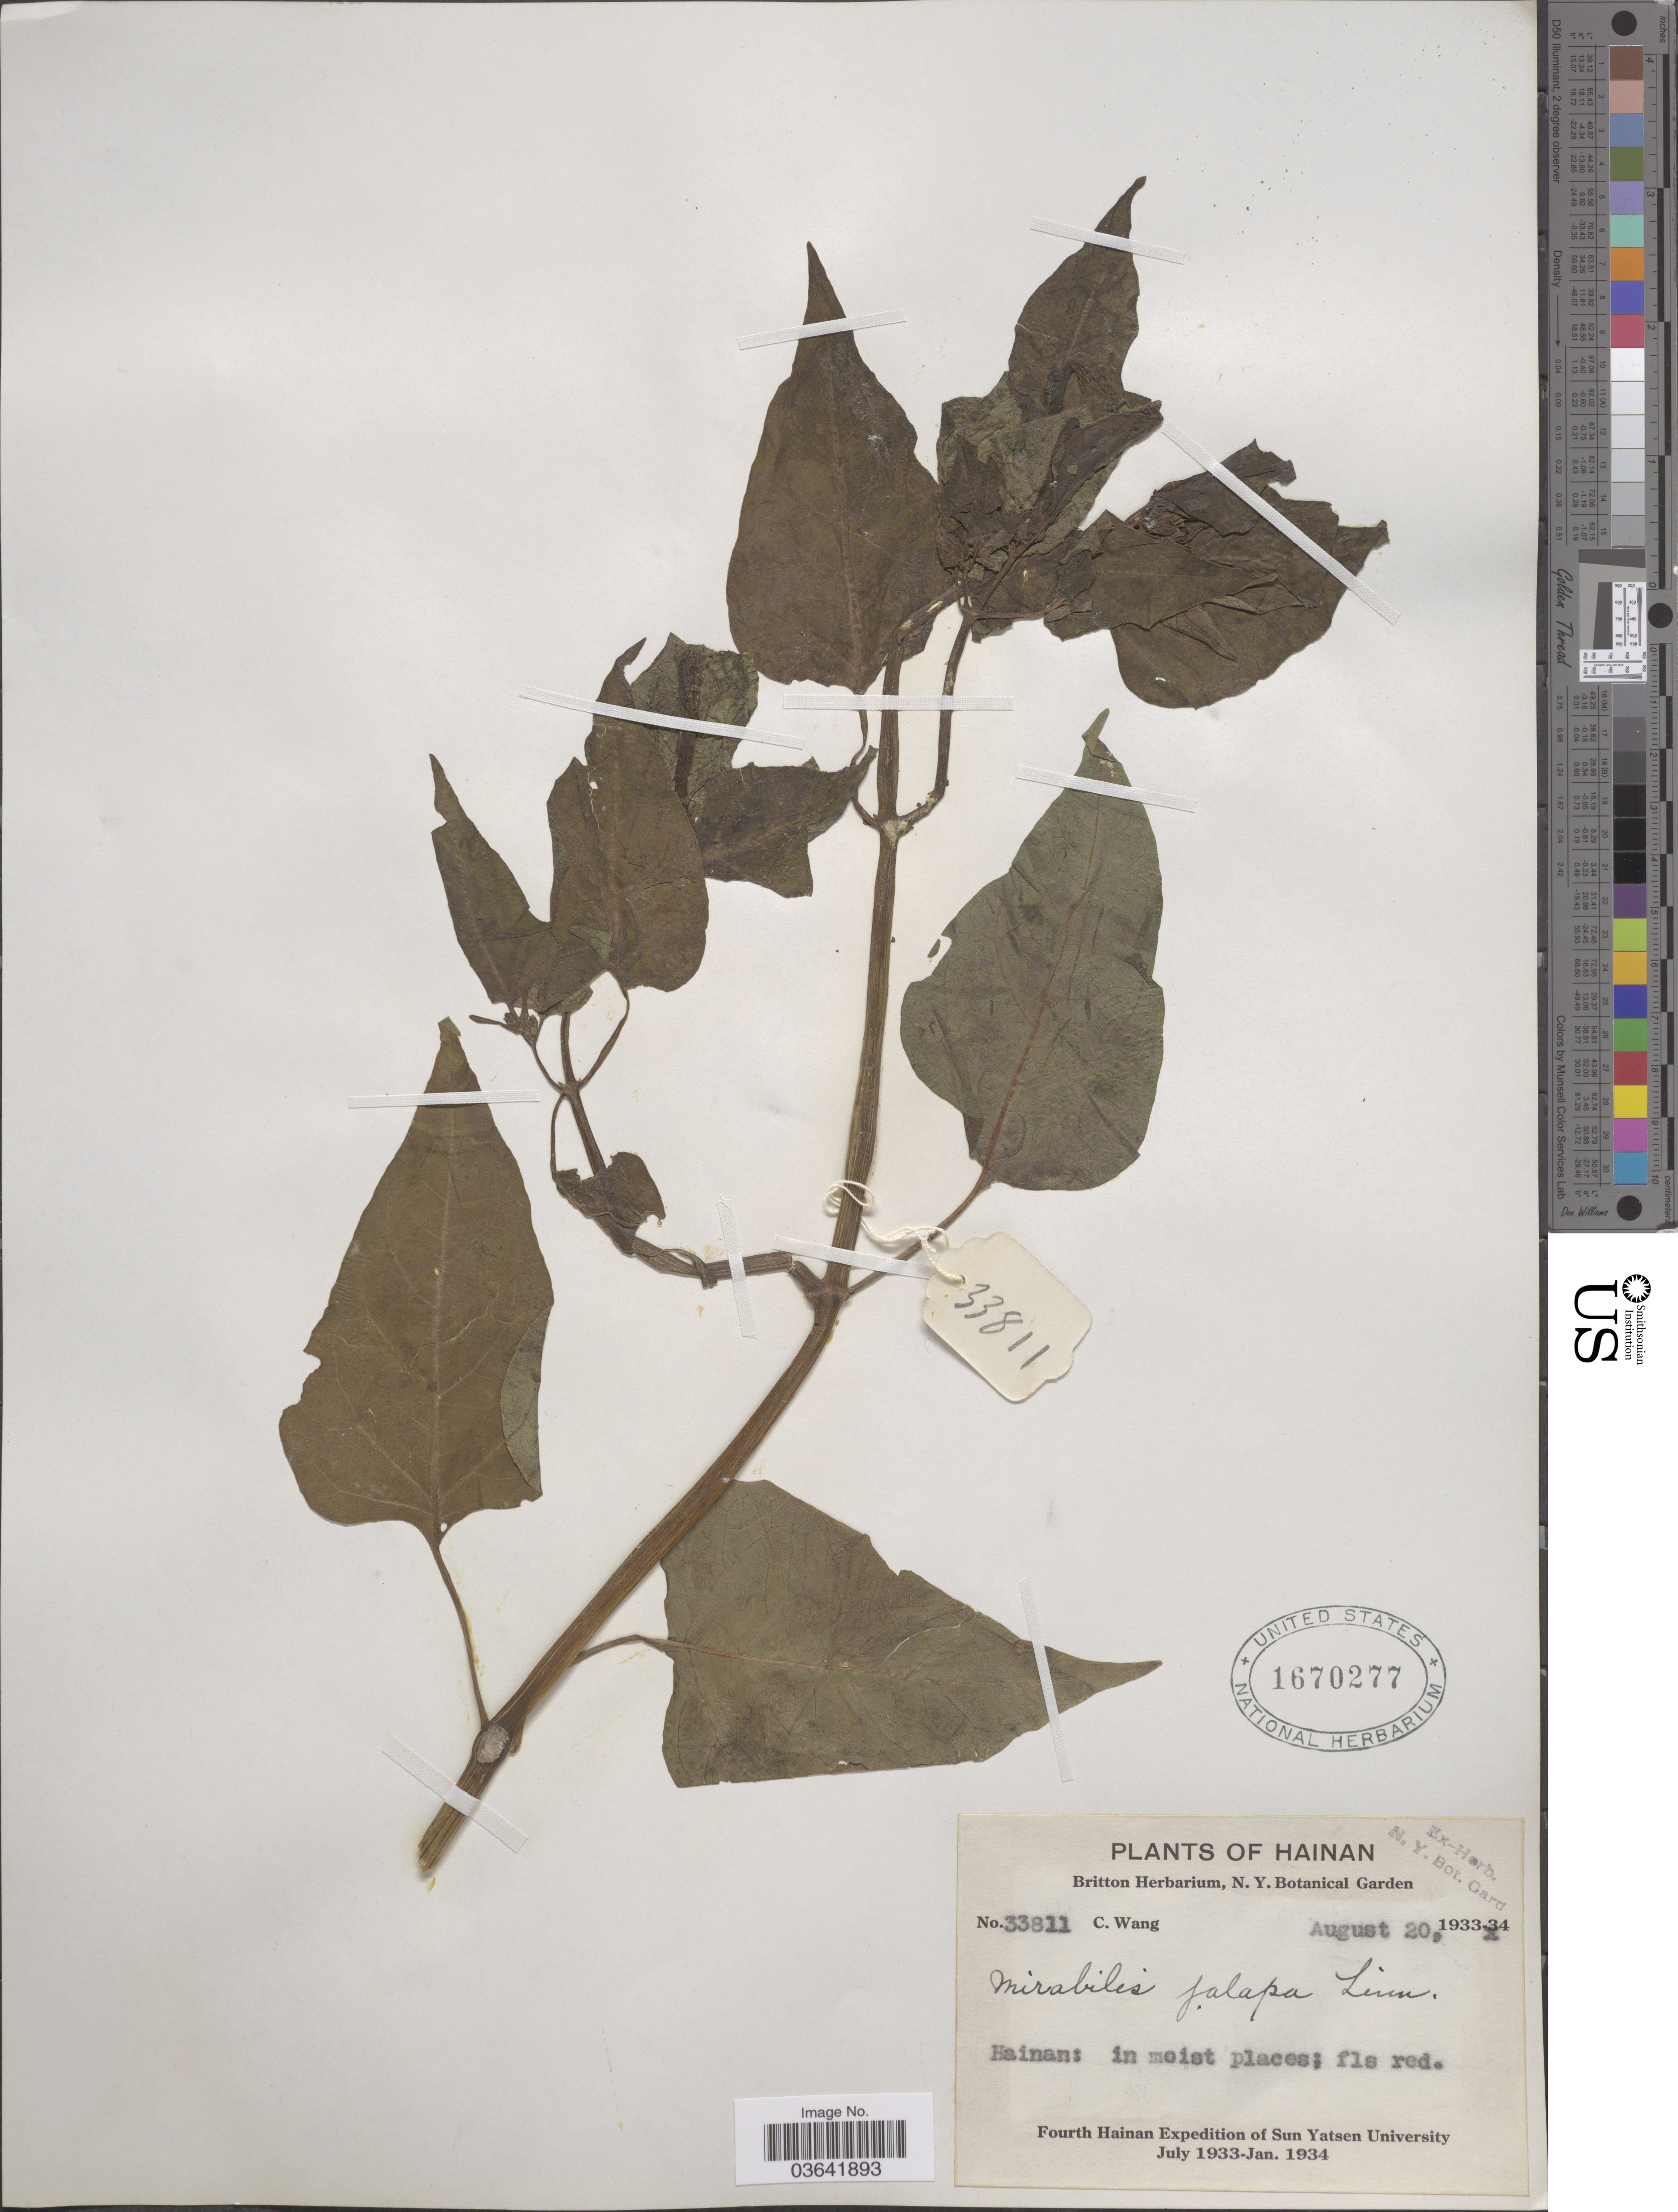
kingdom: Plantae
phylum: Tracheophyta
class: Magnoliopsida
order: Caryophyllales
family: Nyctaginaceae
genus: Mirabilis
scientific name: Mirabilis jalapa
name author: L.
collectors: C. Wang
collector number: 33811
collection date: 1933-08-20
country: China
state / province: Hainan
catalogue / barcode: US 1670277